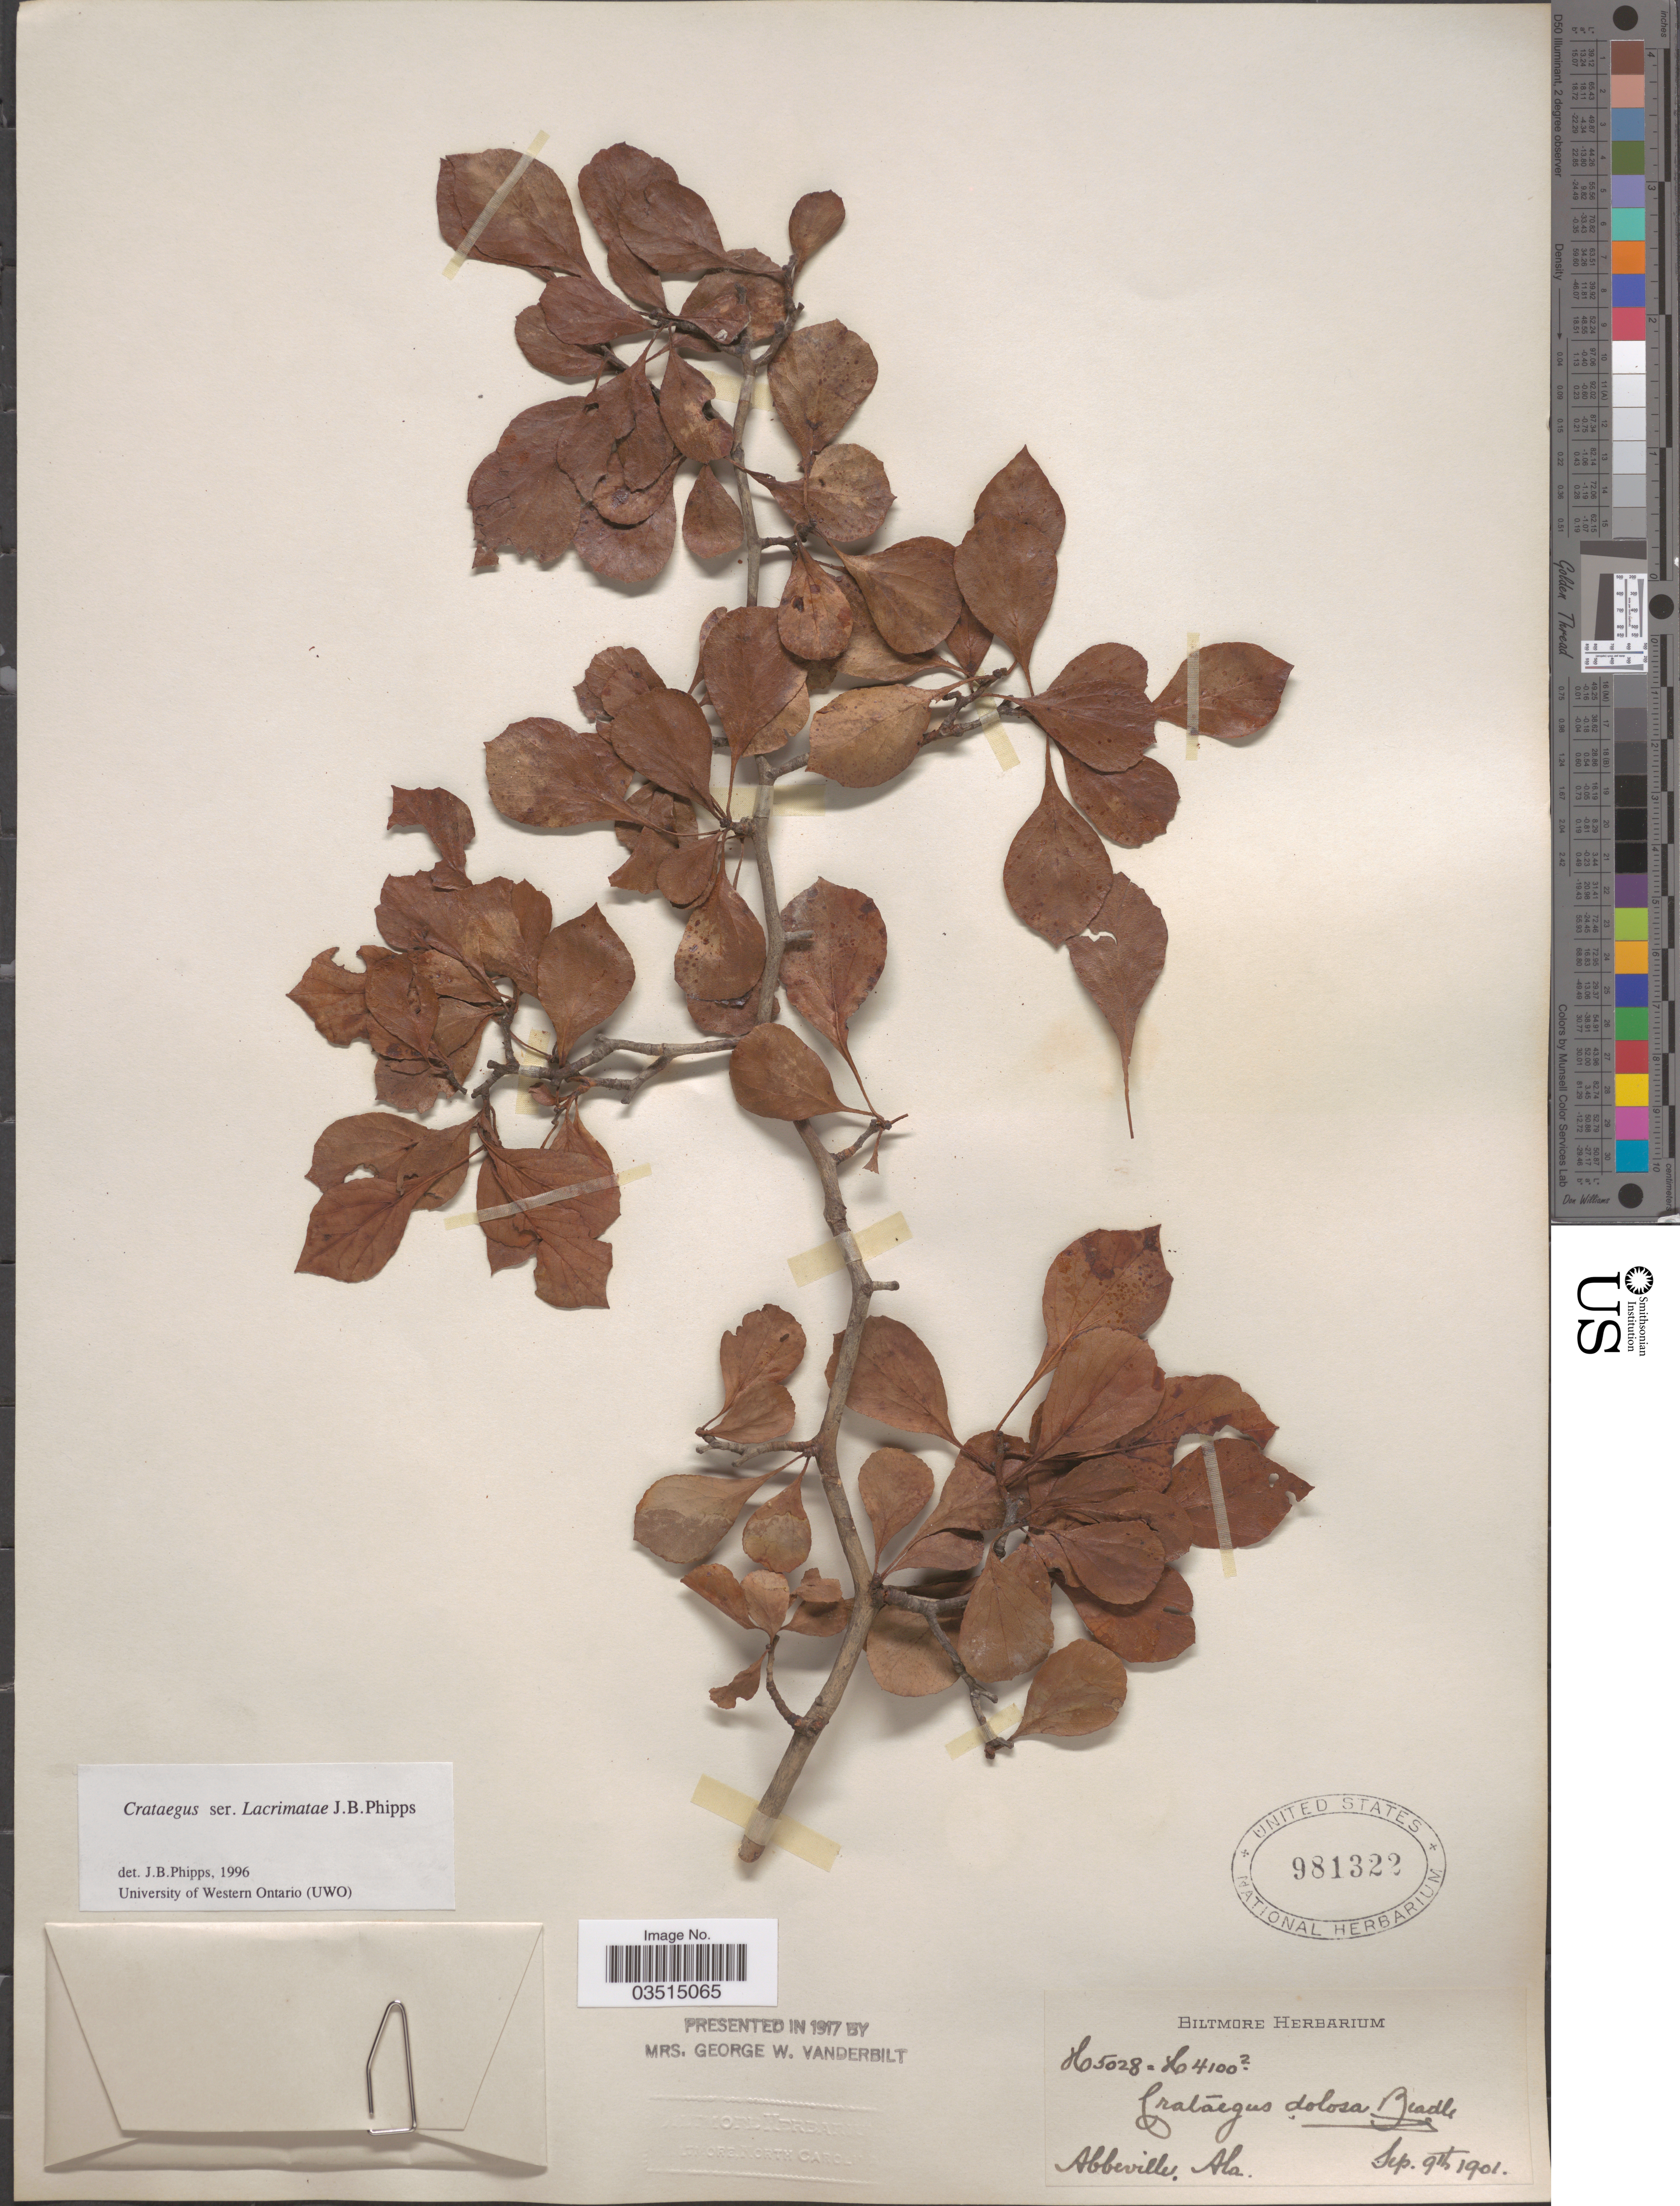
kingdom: Plantae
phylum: Tracheophyta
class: Magnoliopsida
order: Rosales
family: Rosaceae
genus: Crataegus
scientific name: Crataegus integra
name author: (Nash) Beadle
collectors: ex herb. Biltmore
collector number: H5028 = H41002*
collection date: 1901-09-09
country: United States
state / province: Alabama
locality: Abbeville.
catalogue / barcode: US 981322